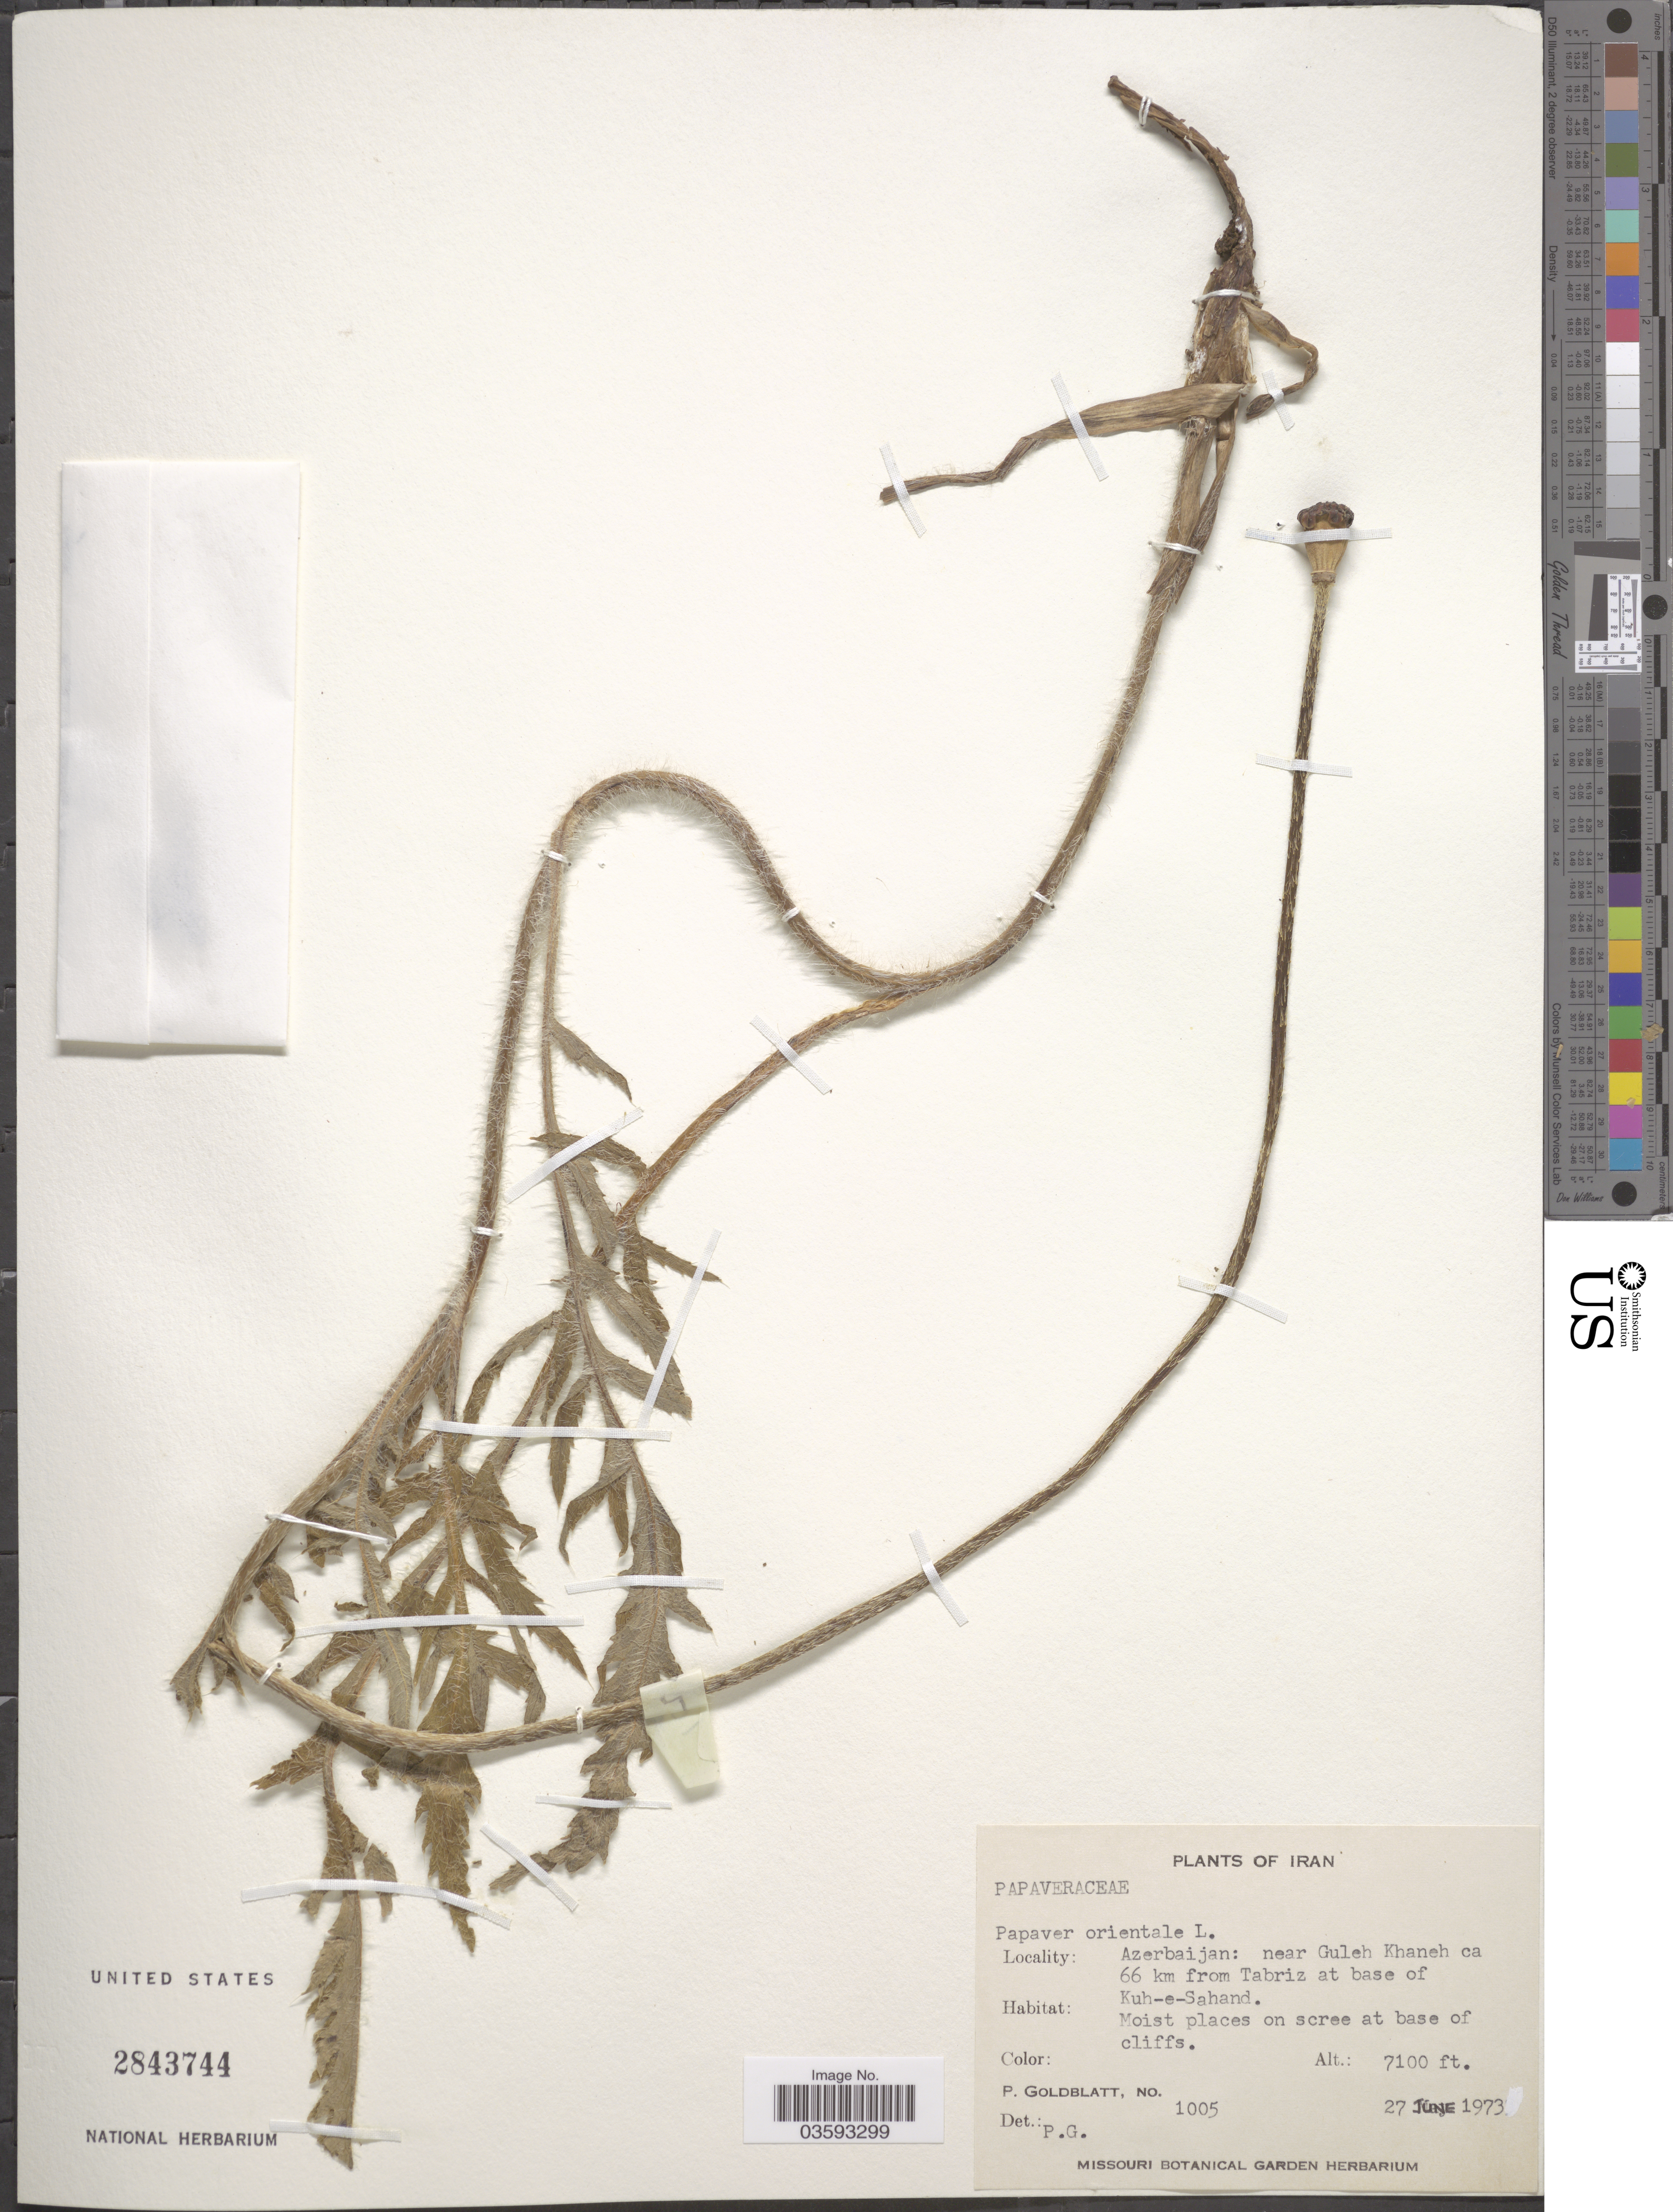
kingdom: Plantae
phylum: Tracheophyta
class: Magnoliopsida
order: Ranunculales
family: Papaveraceae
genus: Papaver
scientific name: Papaver orientale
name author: L.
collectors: P. Goldblatt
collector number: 1005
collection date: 1973-06-27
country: Iran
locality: Azerbaijan: near Guleh Khaneh ca 66 km from Tabriz at base of Kuh-e-Sahand.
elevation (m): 2164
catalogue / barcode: US 2843744